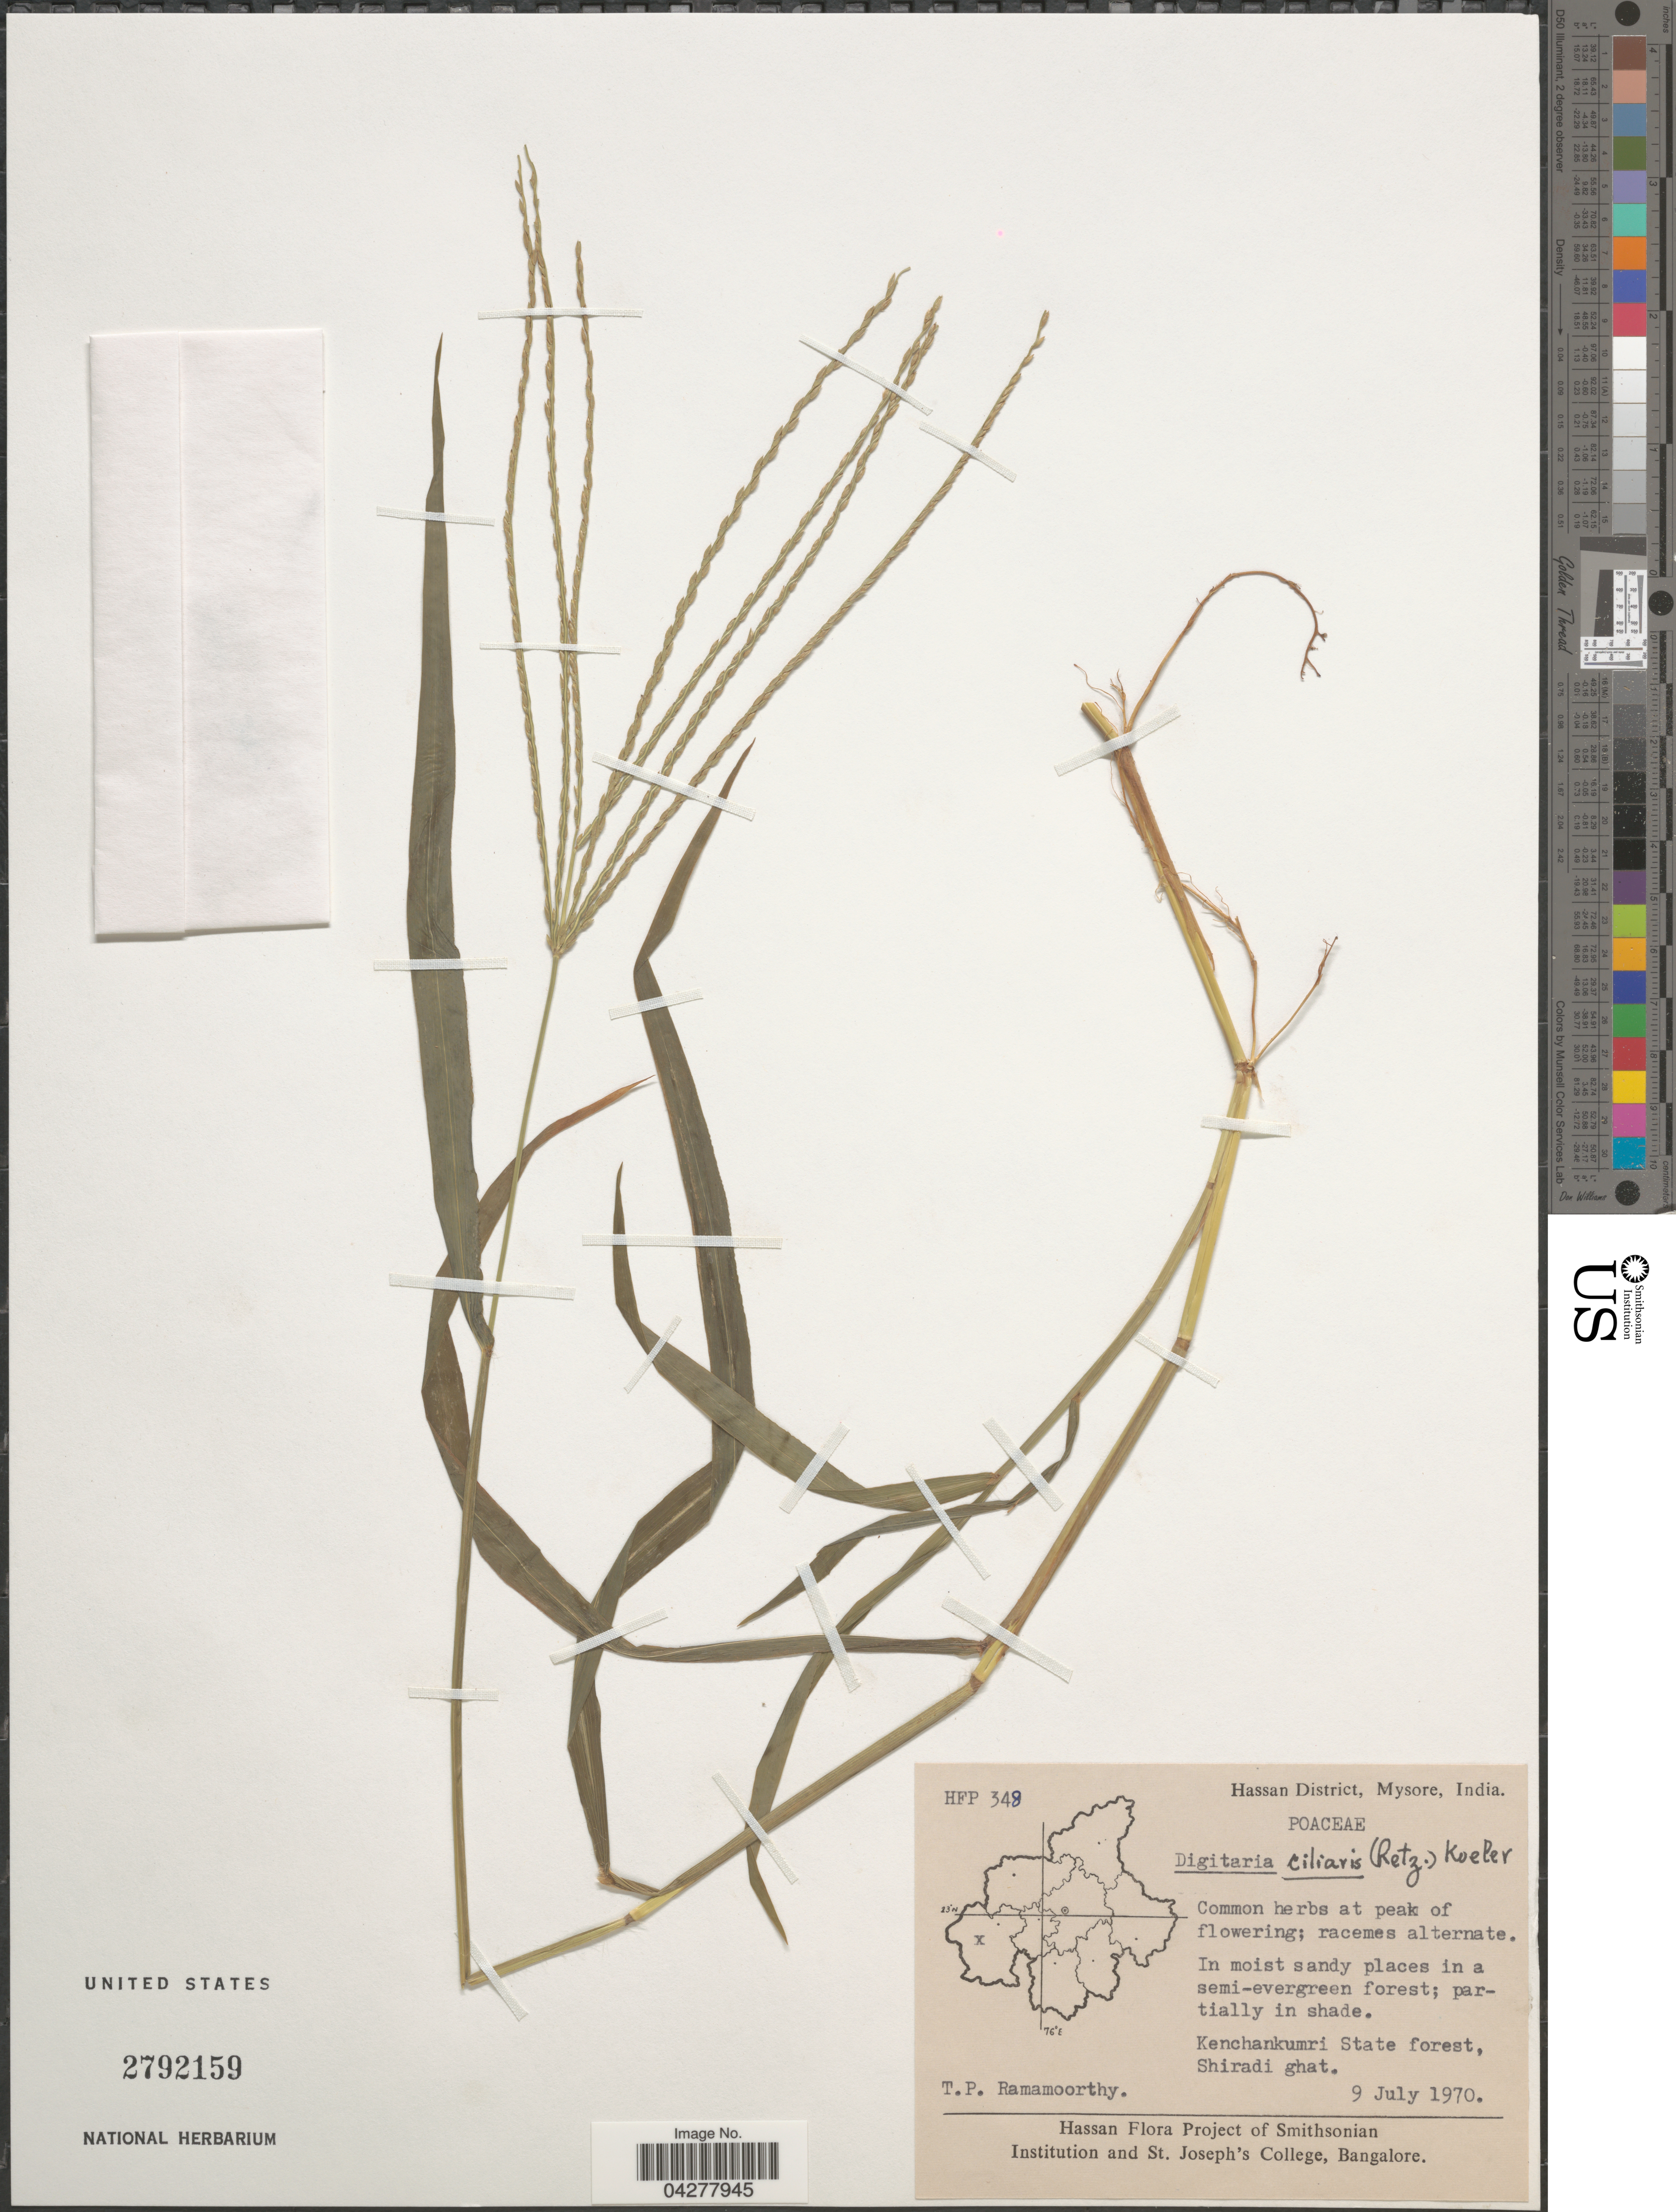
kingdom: Plantae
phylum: Tracheophyta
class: Liliopsida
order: Poales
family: Poaceae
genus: Digitaria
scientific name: Digitaria ciliaris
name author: (Retz.) Koeler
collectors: T. P. Ramamoorthy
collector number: HFP348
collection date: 1970-07-09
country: India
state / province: Karnataka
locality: Hassan District, Mysore. In moist sandy places in a semi-evergreen forest. Kenchankumri State forest, Shiradi ghat.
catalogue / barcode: US 2792159